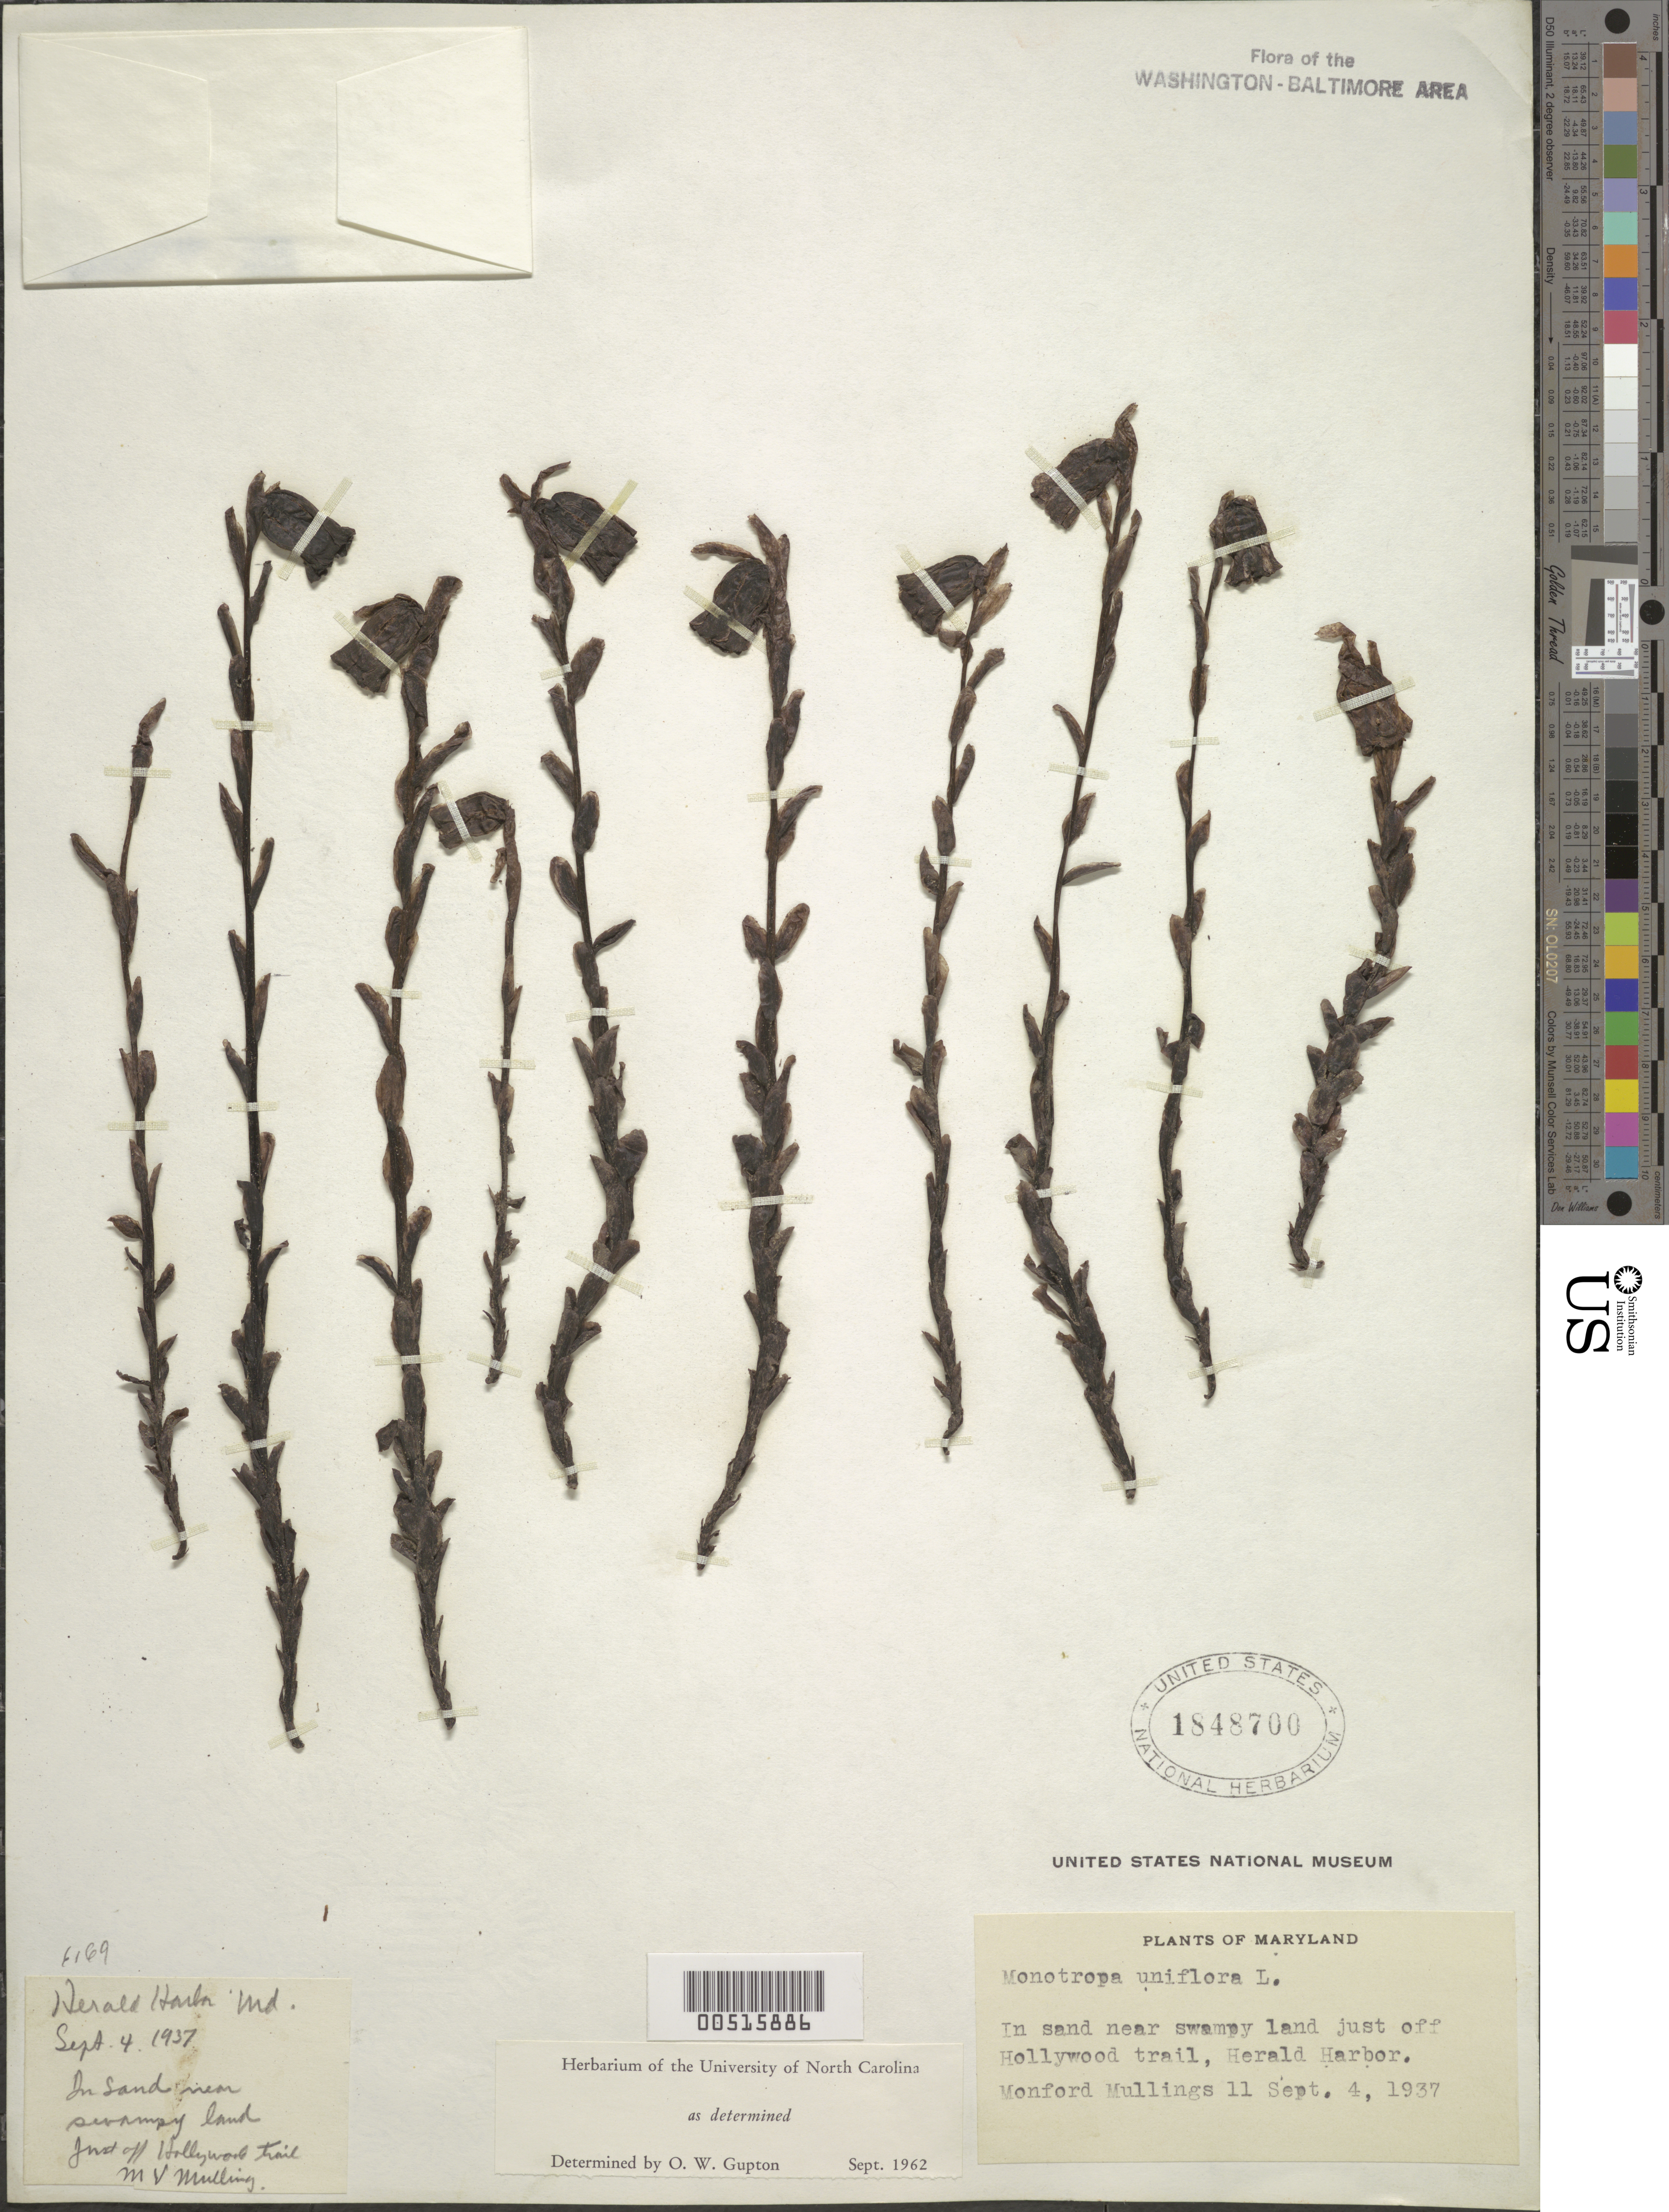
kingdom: Plantae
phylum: Tracheophyta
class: Magnoliopsida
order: Ericales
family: Ericaceae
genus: Monotropa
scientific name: Monotropa uniflora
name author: L.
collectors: M. Mullings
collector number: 11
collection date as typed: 04 Sep 1937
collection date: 1937-09-04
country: United States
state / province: Maryland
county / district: Anne Arundel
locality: Herald Harbor, just off of Hollywood Trail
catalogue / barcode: US 1848700